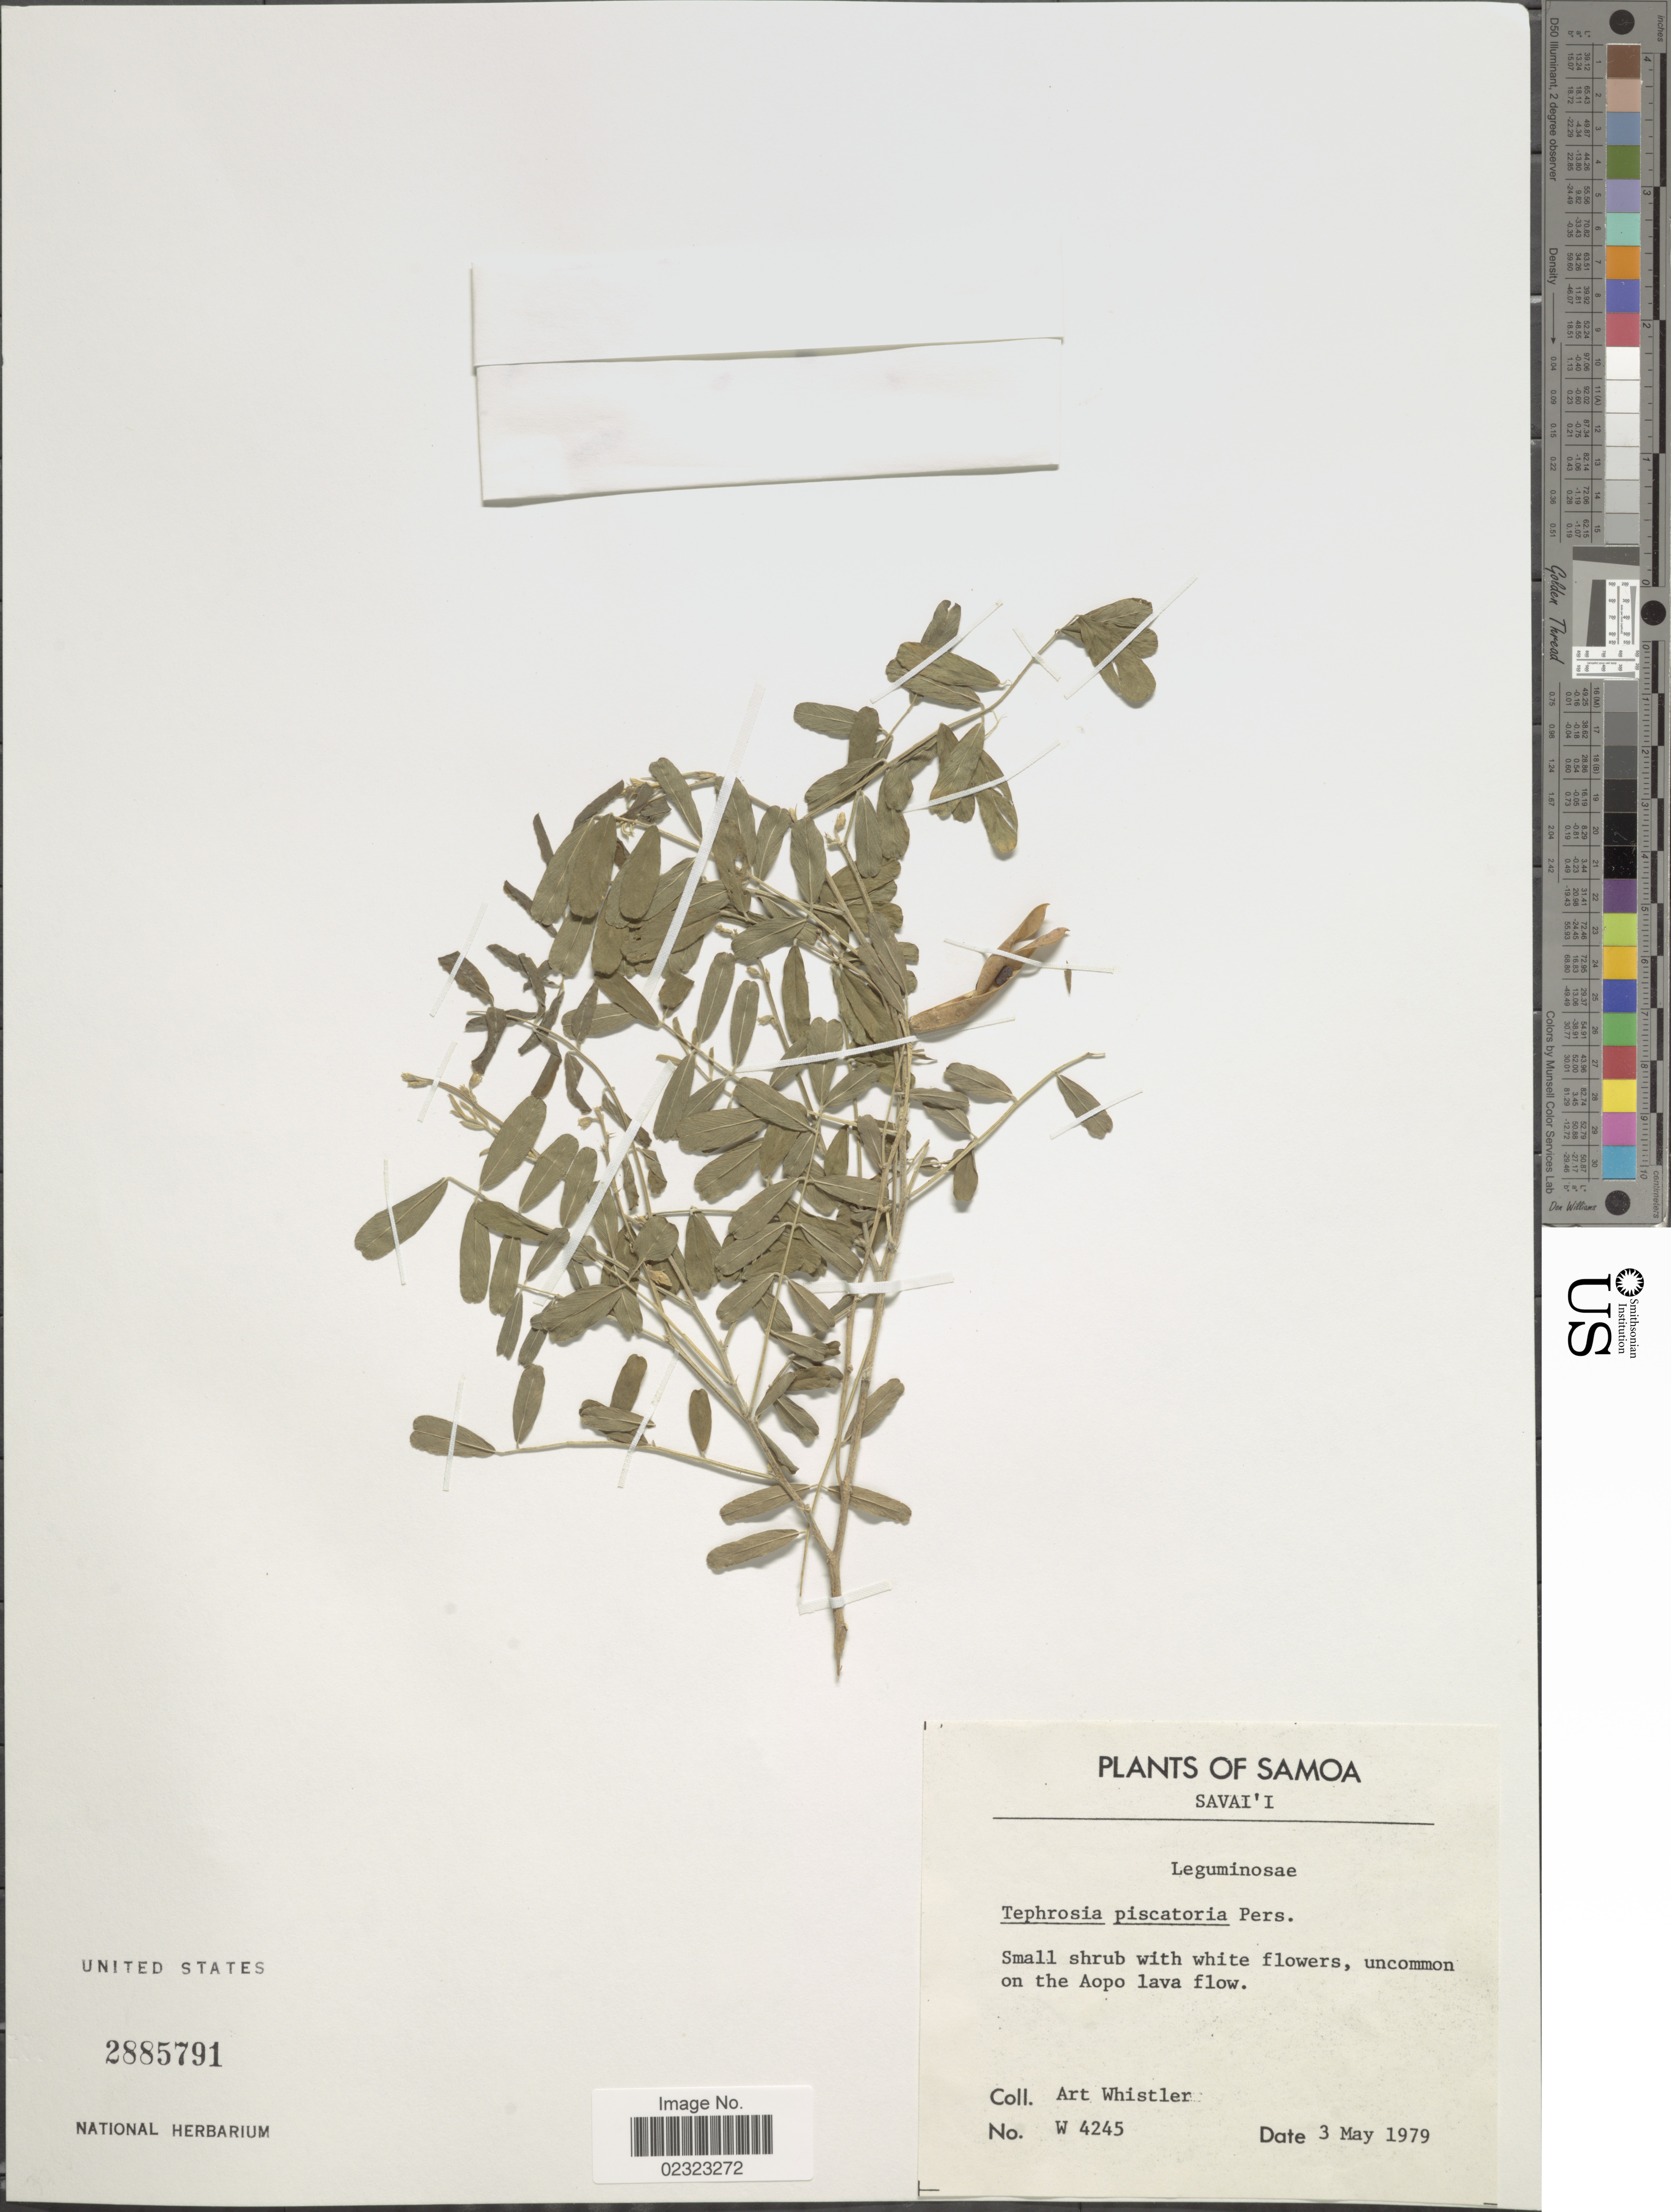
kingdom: Plantae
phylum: Tracheophyta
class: Magnoliopsida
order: Fabales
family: Fabaceae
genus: Tephrosia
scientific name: Tephrosia piscatoria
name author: (Aiton) Pers.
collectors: A. Whistler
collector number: W 4245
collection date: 1979-05-03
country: Samoa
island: Savai'i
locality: Savai'i, uncommon on the Aopo lava flow.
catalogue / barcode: US 2885791